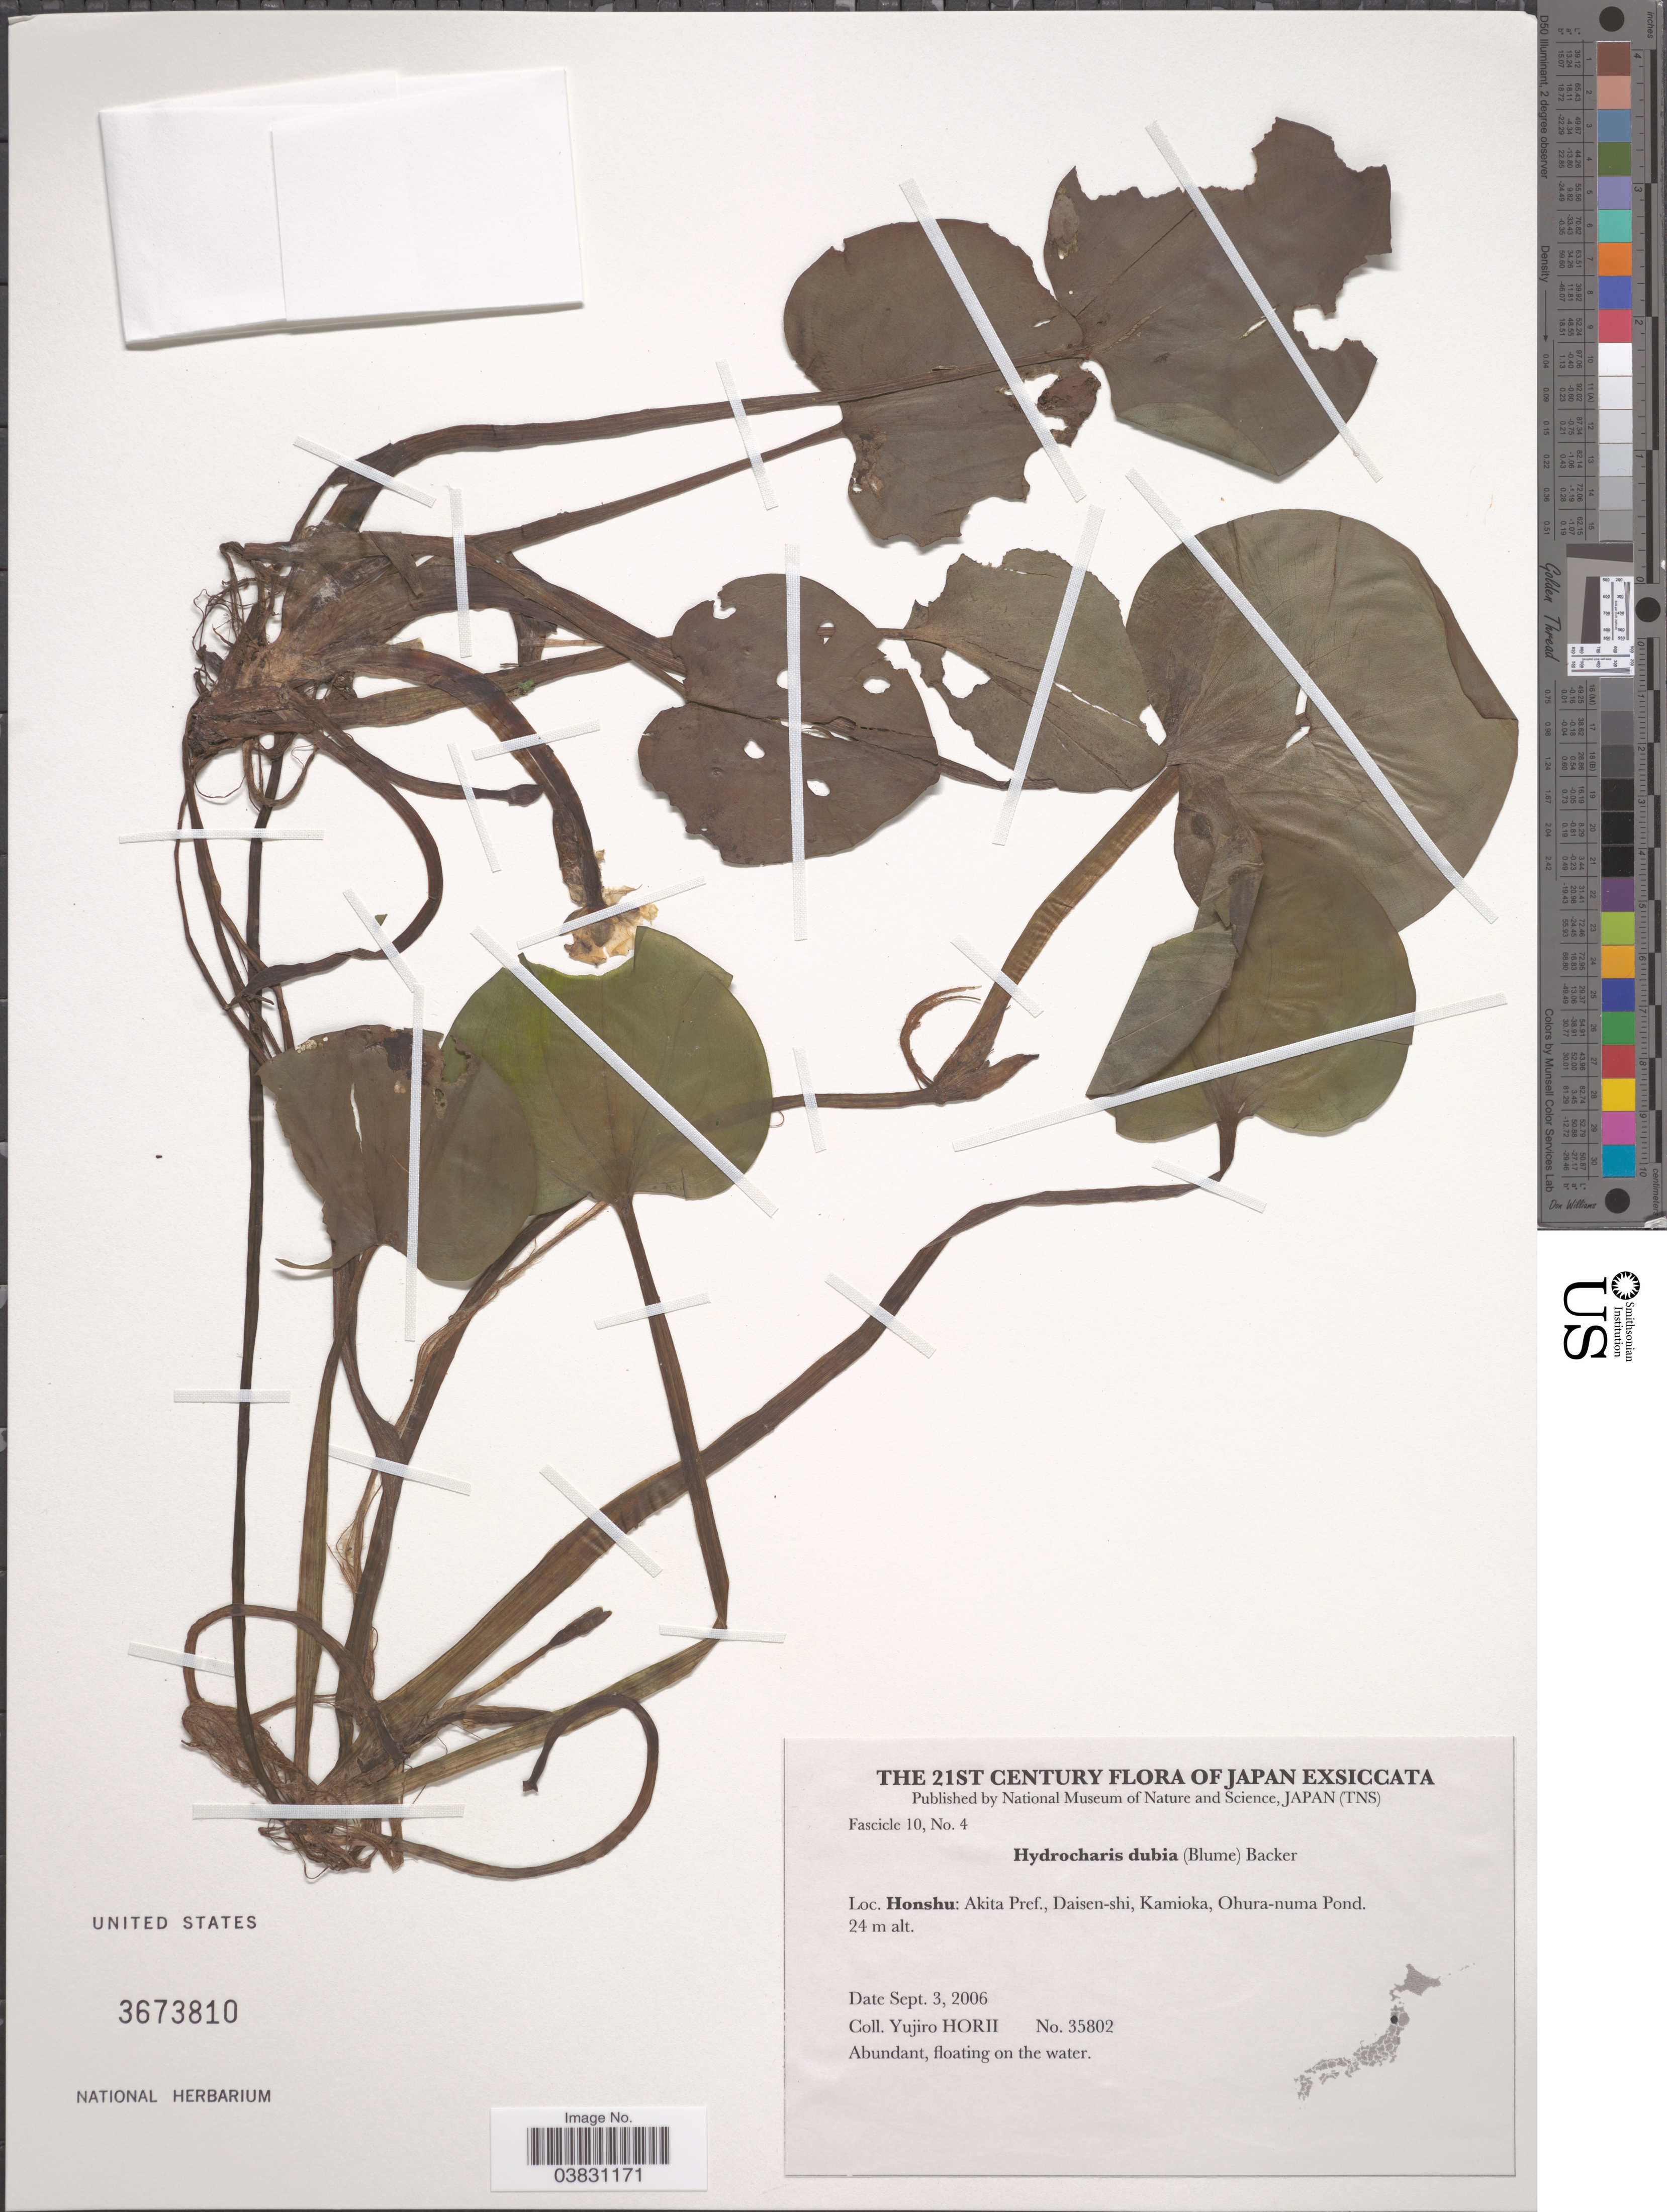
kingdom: Plantae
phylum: Tracheophyta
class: Liliopsida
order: Alismatales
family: Hydrocharitaceae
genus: Hydrocharis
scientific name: Hydrocharis dubia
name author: (Blume) Backer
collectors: Y. Horii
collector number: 35802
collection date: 2006-09-03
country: Japan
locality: Honshu: Akita Pref., Daisen-shi, Kamioka, Ohura-numa Pond.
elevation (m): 24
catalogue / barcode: US 3673810